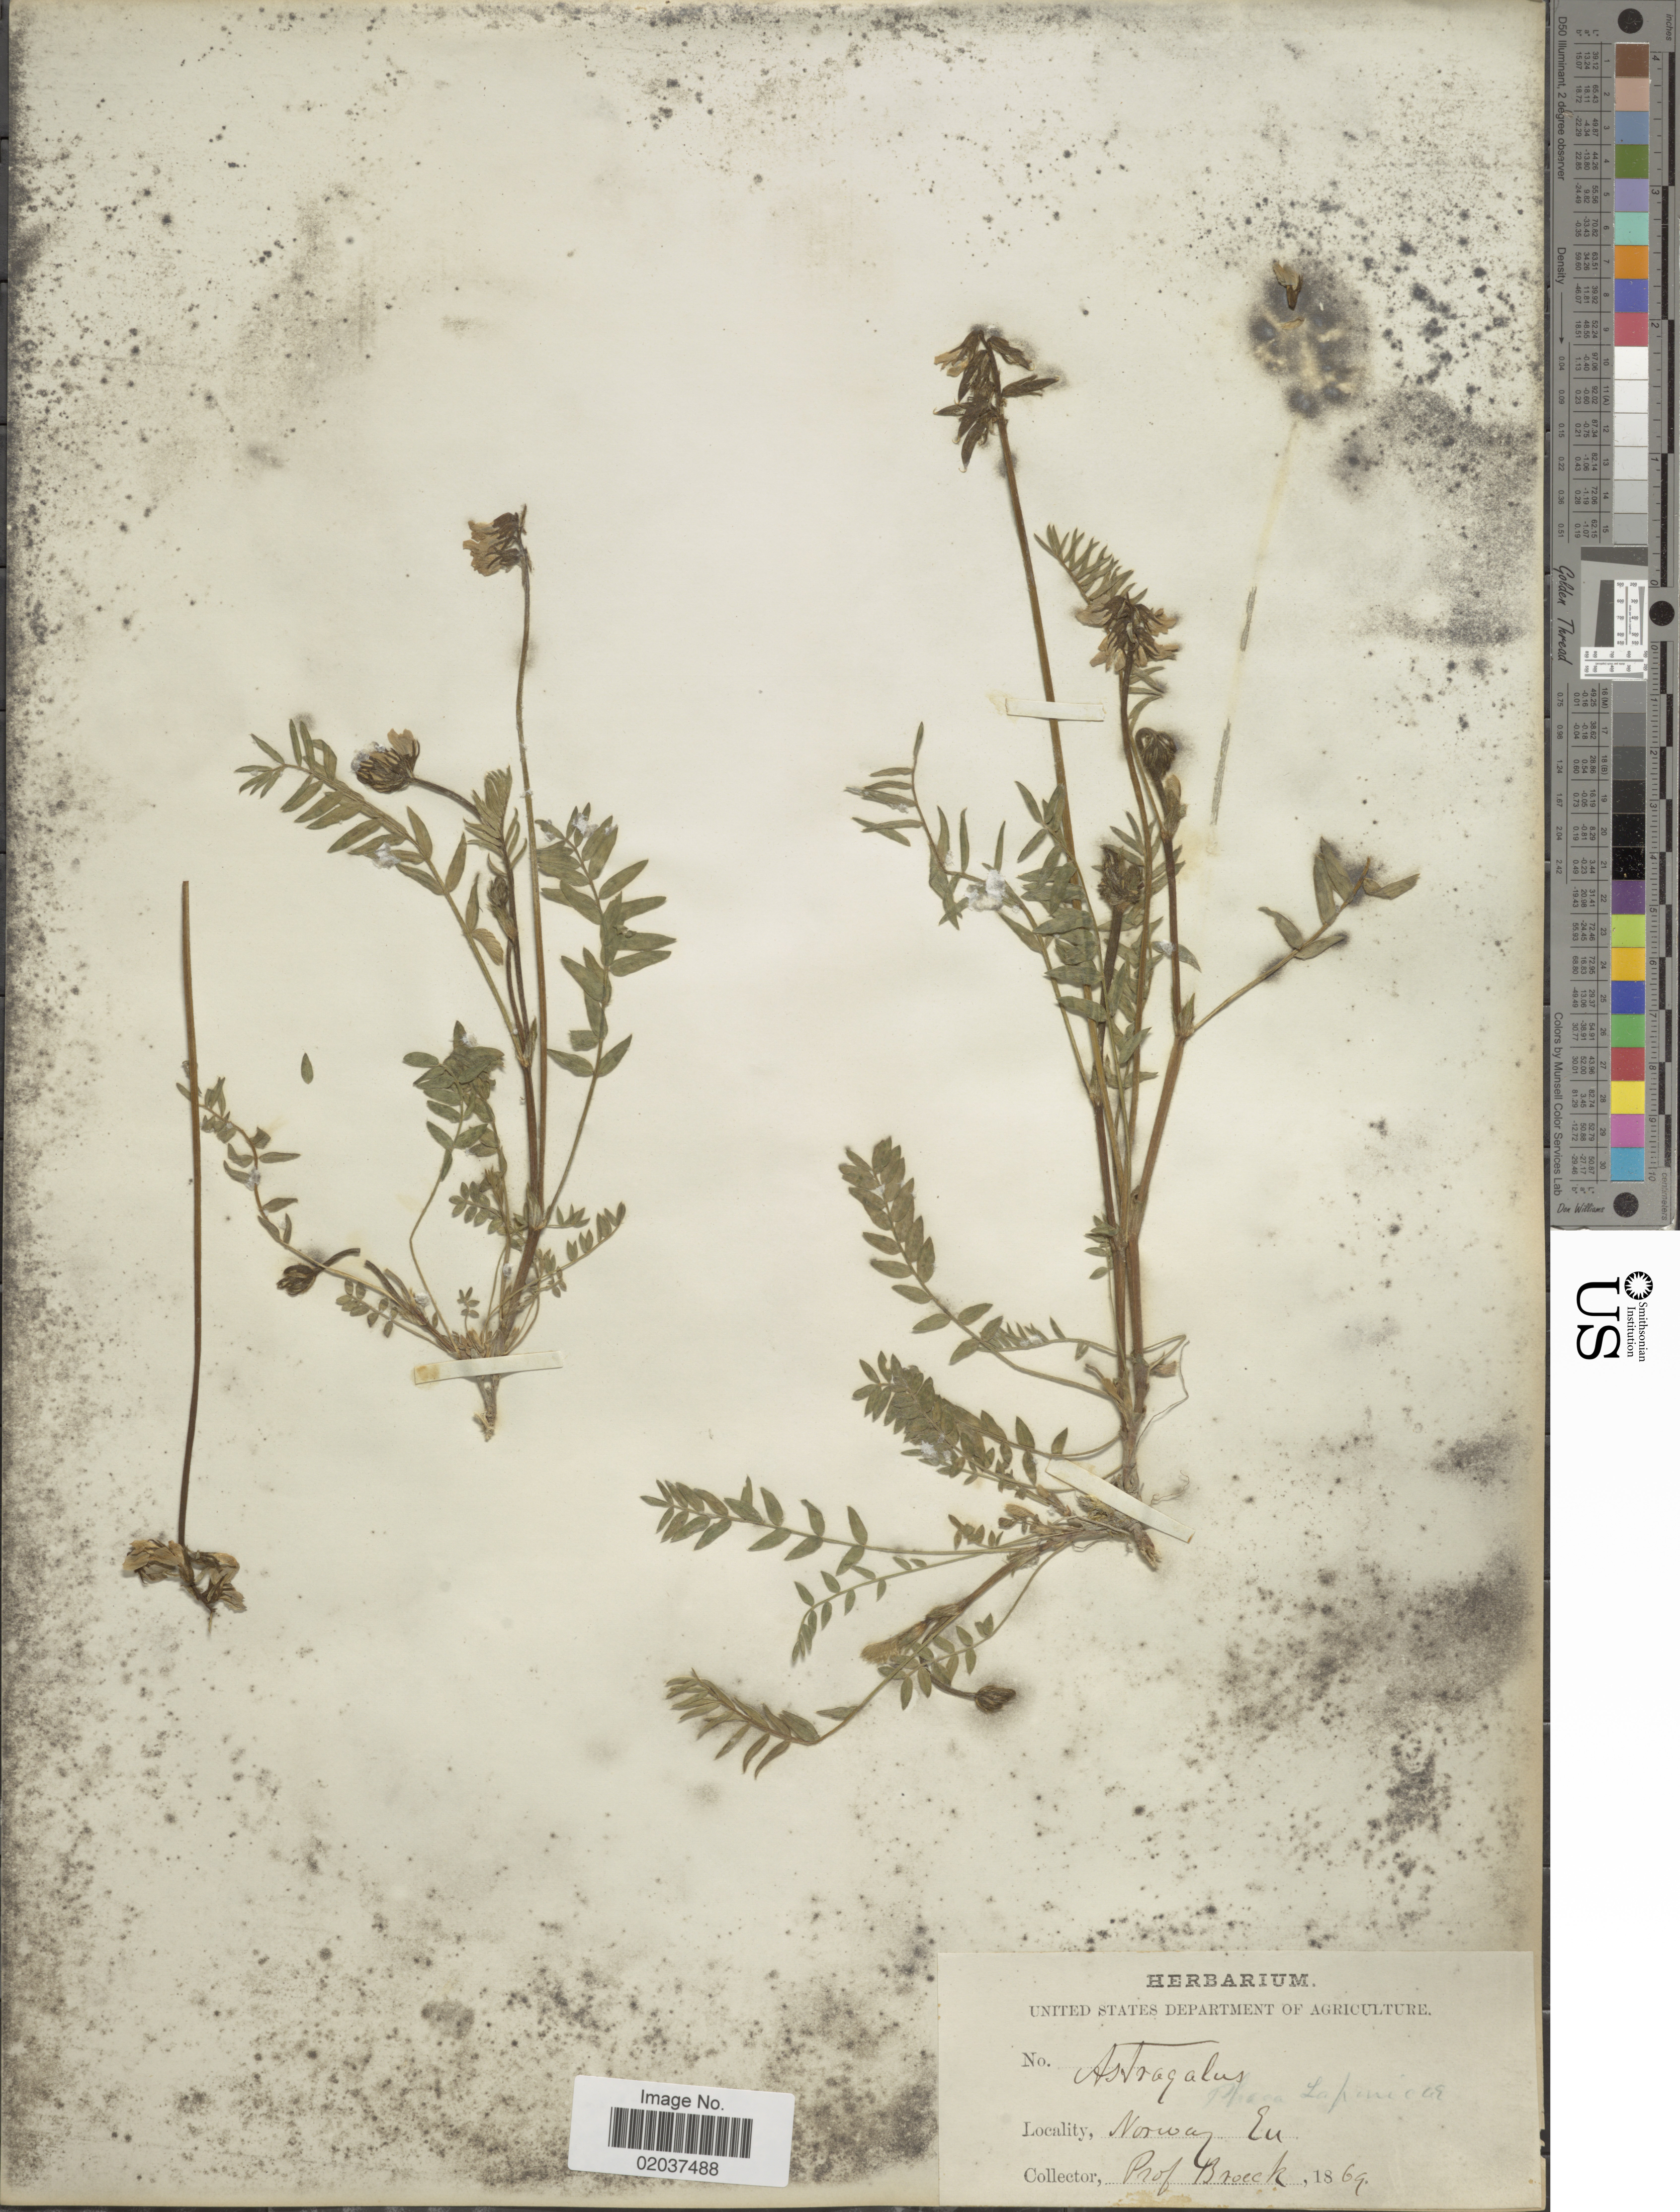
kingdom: Plantae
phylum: Tracheophyta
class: Magnoliopsida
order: Fabales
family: Fabaceae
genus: Astragalus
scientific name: Astragalus sp.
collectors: P. Boeck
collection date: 1869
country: Norway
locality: Eu.